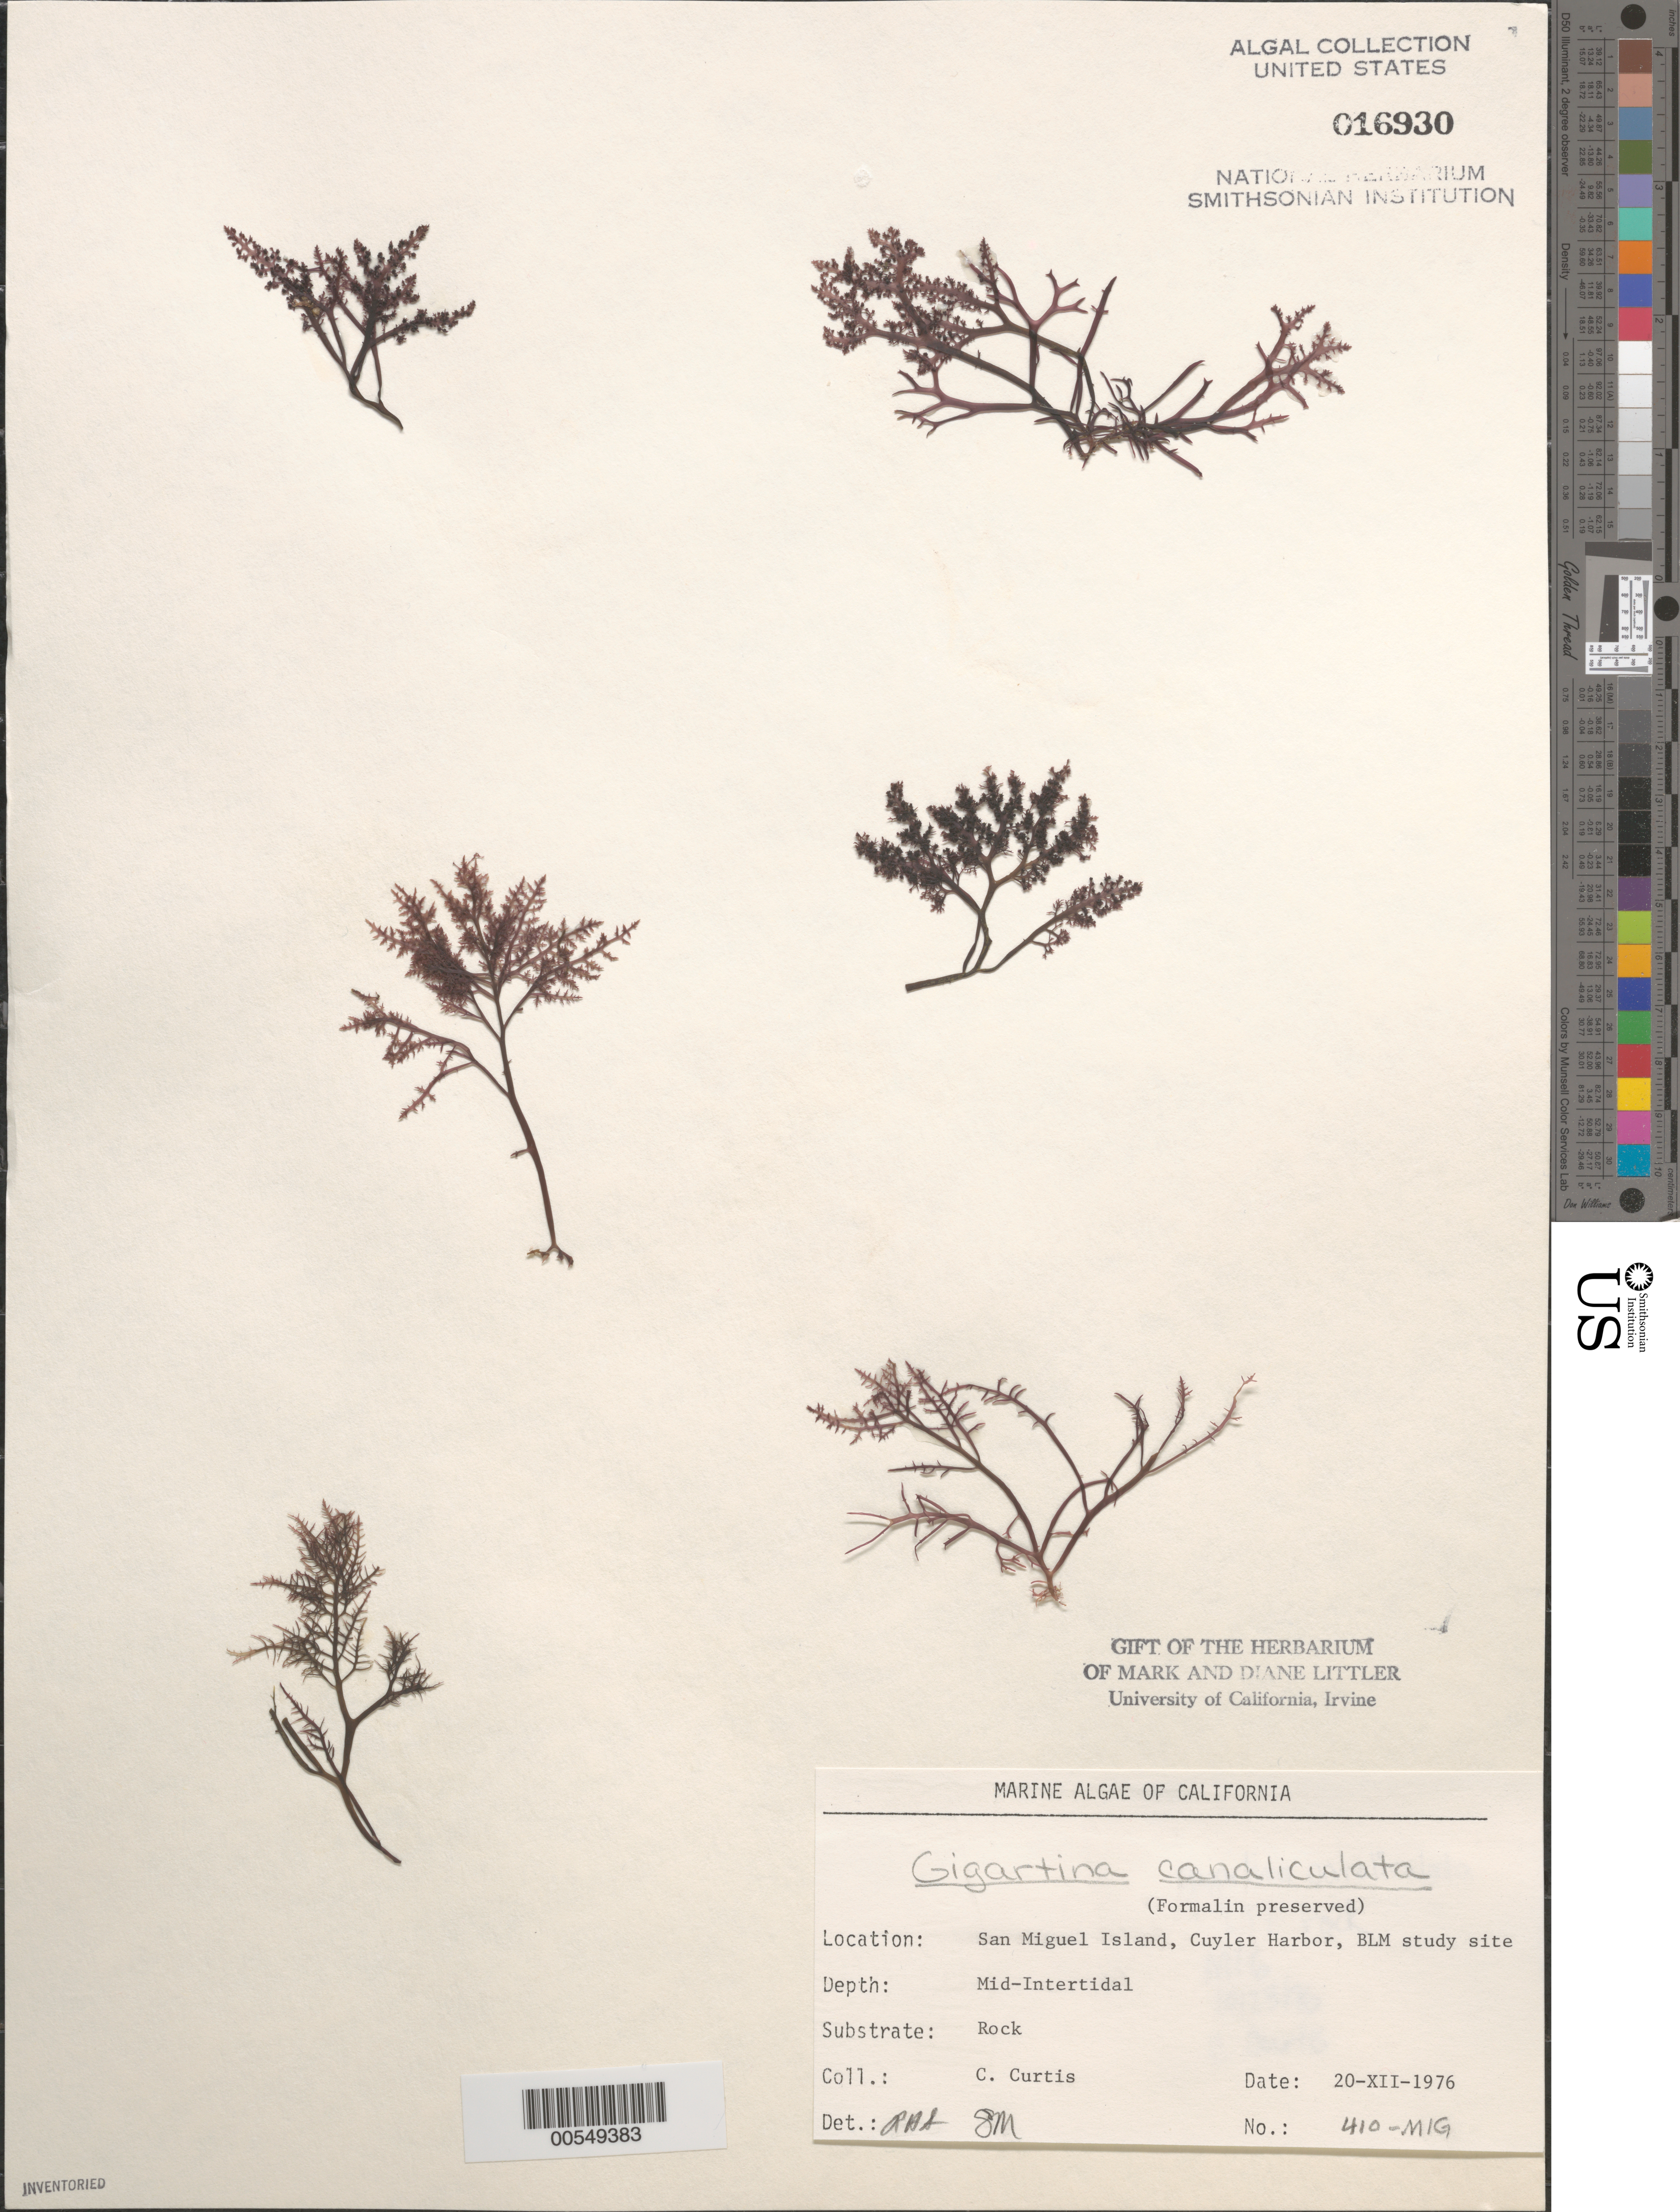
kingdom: Plantae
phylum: Rhodophyta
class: Florideophyceae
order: Gigartinales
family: Gigartinaceae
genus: Chondracanthus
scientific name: Chondracanthus canaliculatus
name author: (Harv.) Guiry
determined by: Algae name updating Project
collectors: C. Curtis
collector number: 410-MIG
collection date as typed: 20 Dec 1976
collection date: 1976-12-20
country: United States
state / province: California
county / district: Santa Barbara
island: San Miguel Island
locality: Cuyler Harbor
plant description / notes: BLM-SOCALBIGHT Rocky Intertidal Survey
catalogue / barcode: US 16930